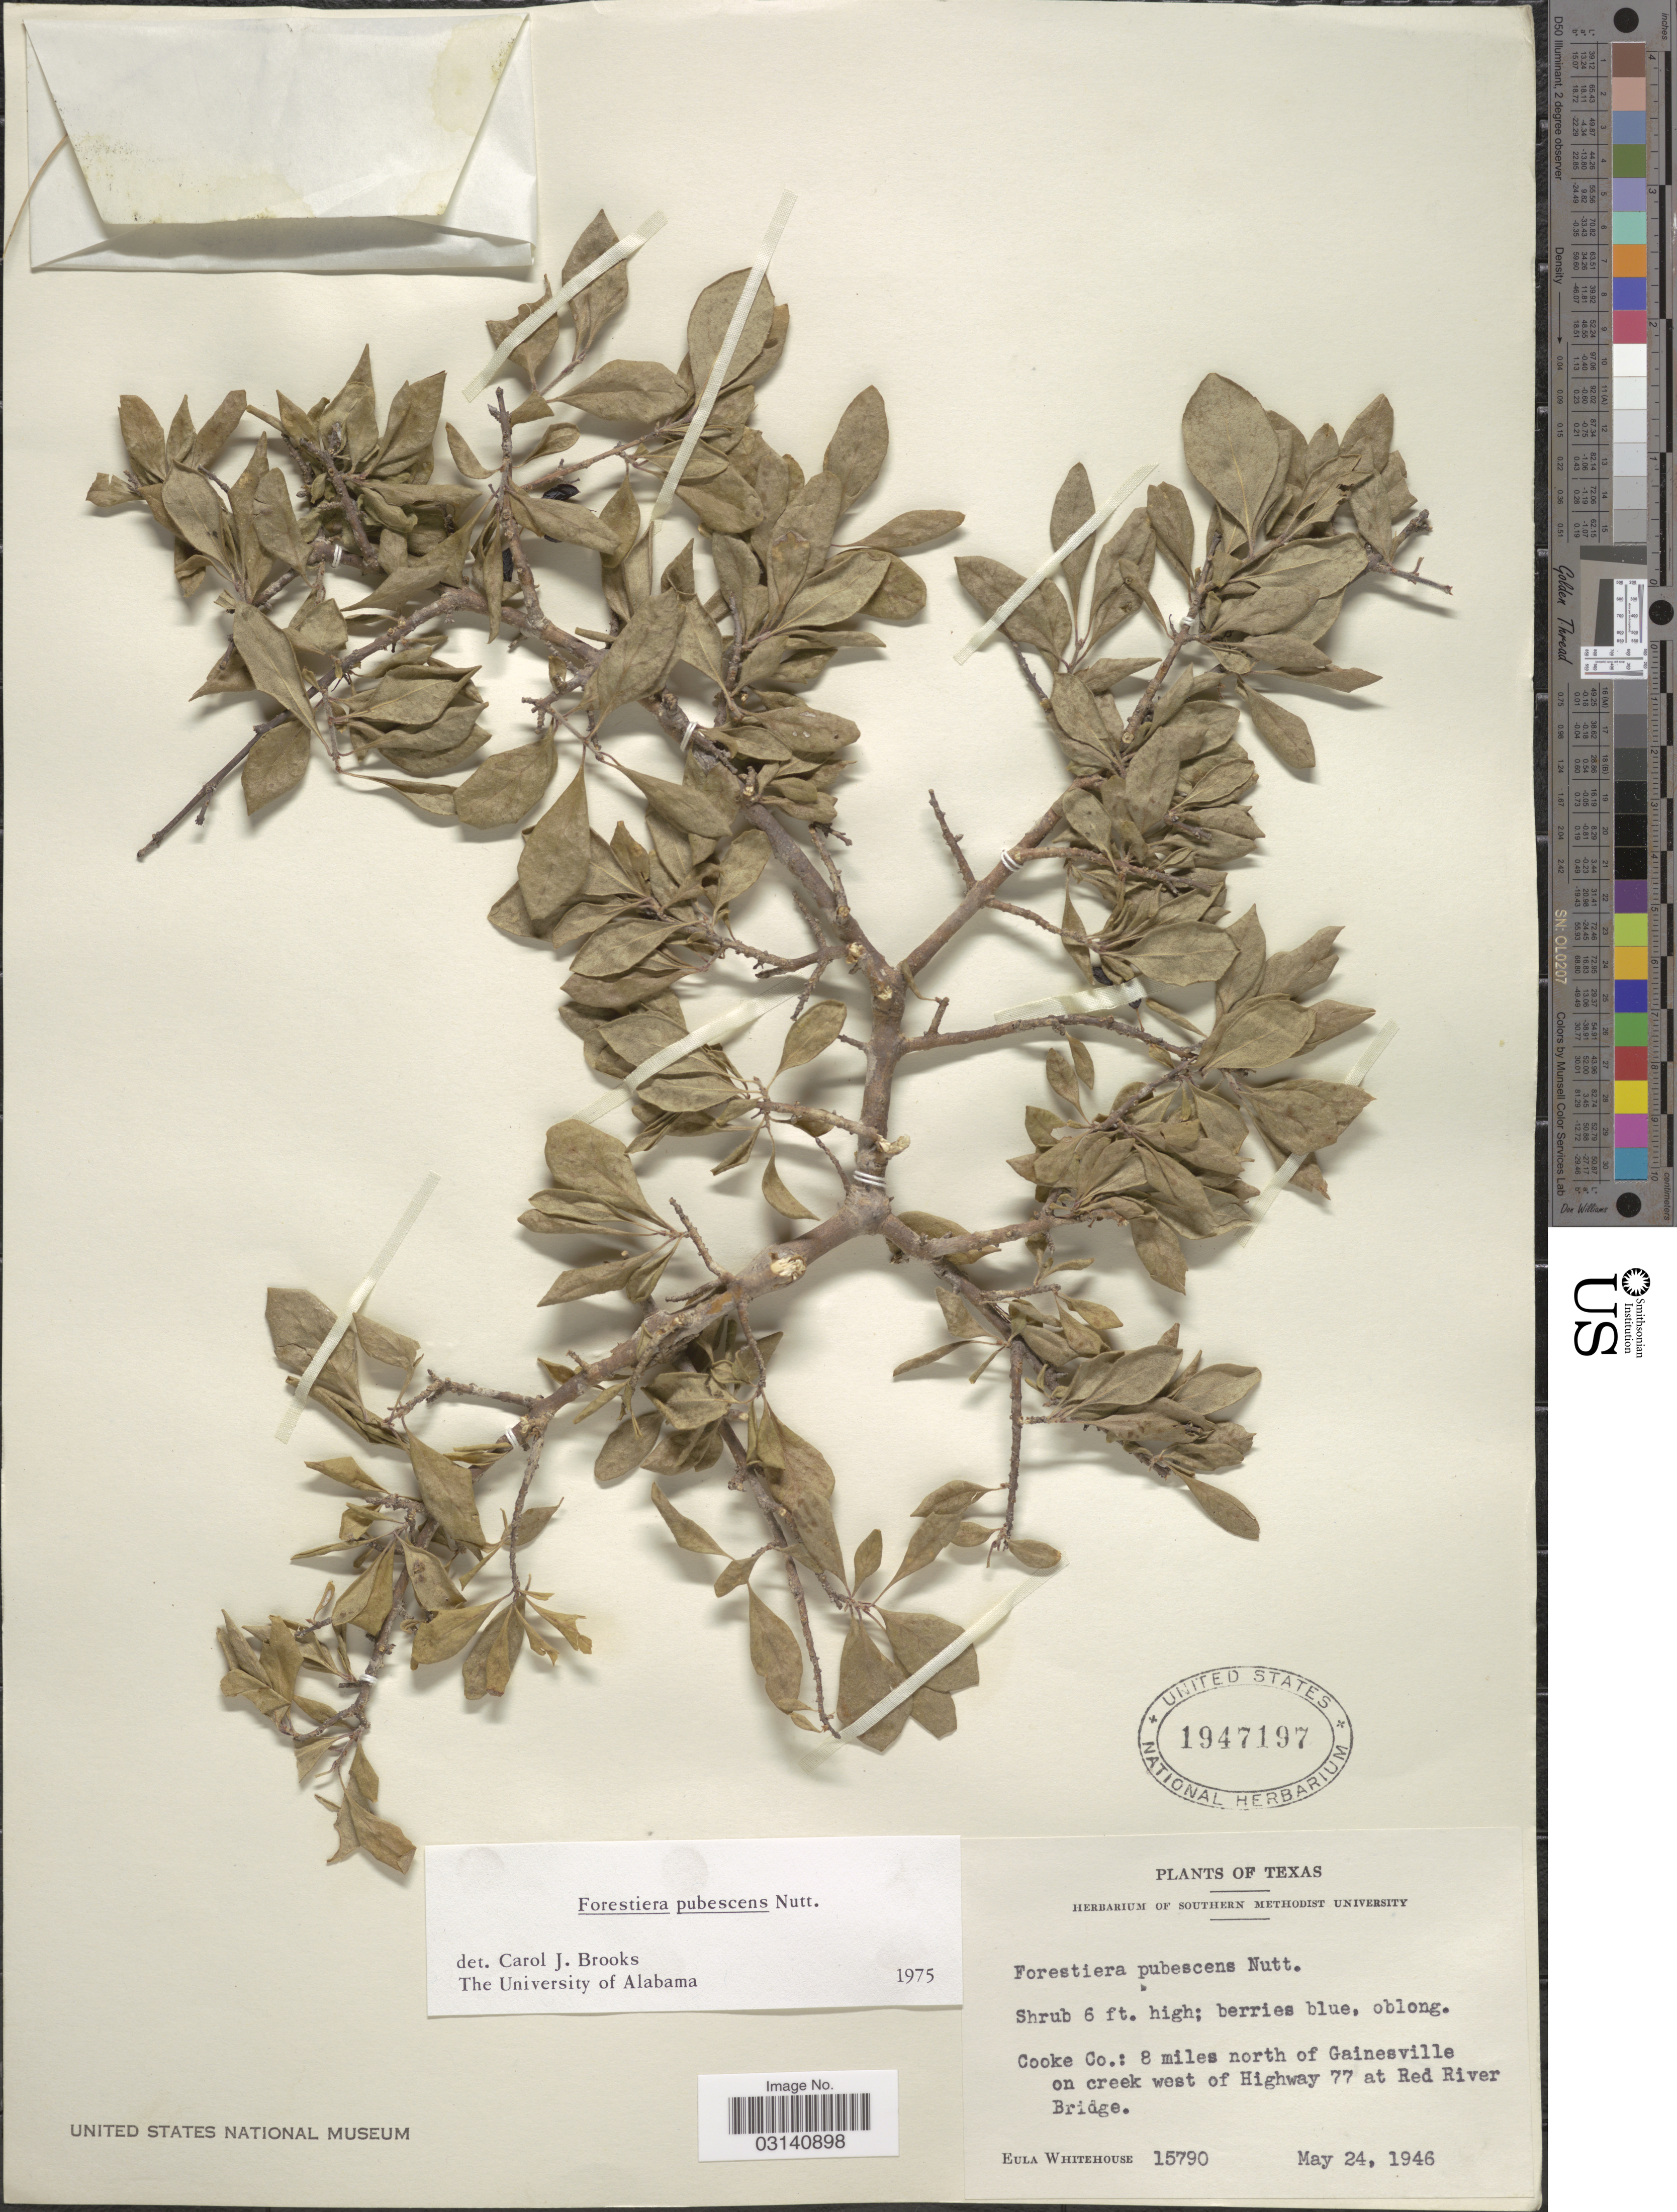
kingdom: Plantae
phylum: Tracheophyta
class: Magnoliopsida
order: Lamiales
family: Oleaceae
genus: Forestiera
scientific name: Forestiera pubescens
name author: Nutt.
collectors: E. Whitehouse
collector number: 15790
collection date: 1946-05-24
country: United States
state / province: Texas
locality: Cooke Co.: 8 miles north of Gainesville on creek west of Highway 77 at Red River Bridge.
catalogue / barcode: US 1947197